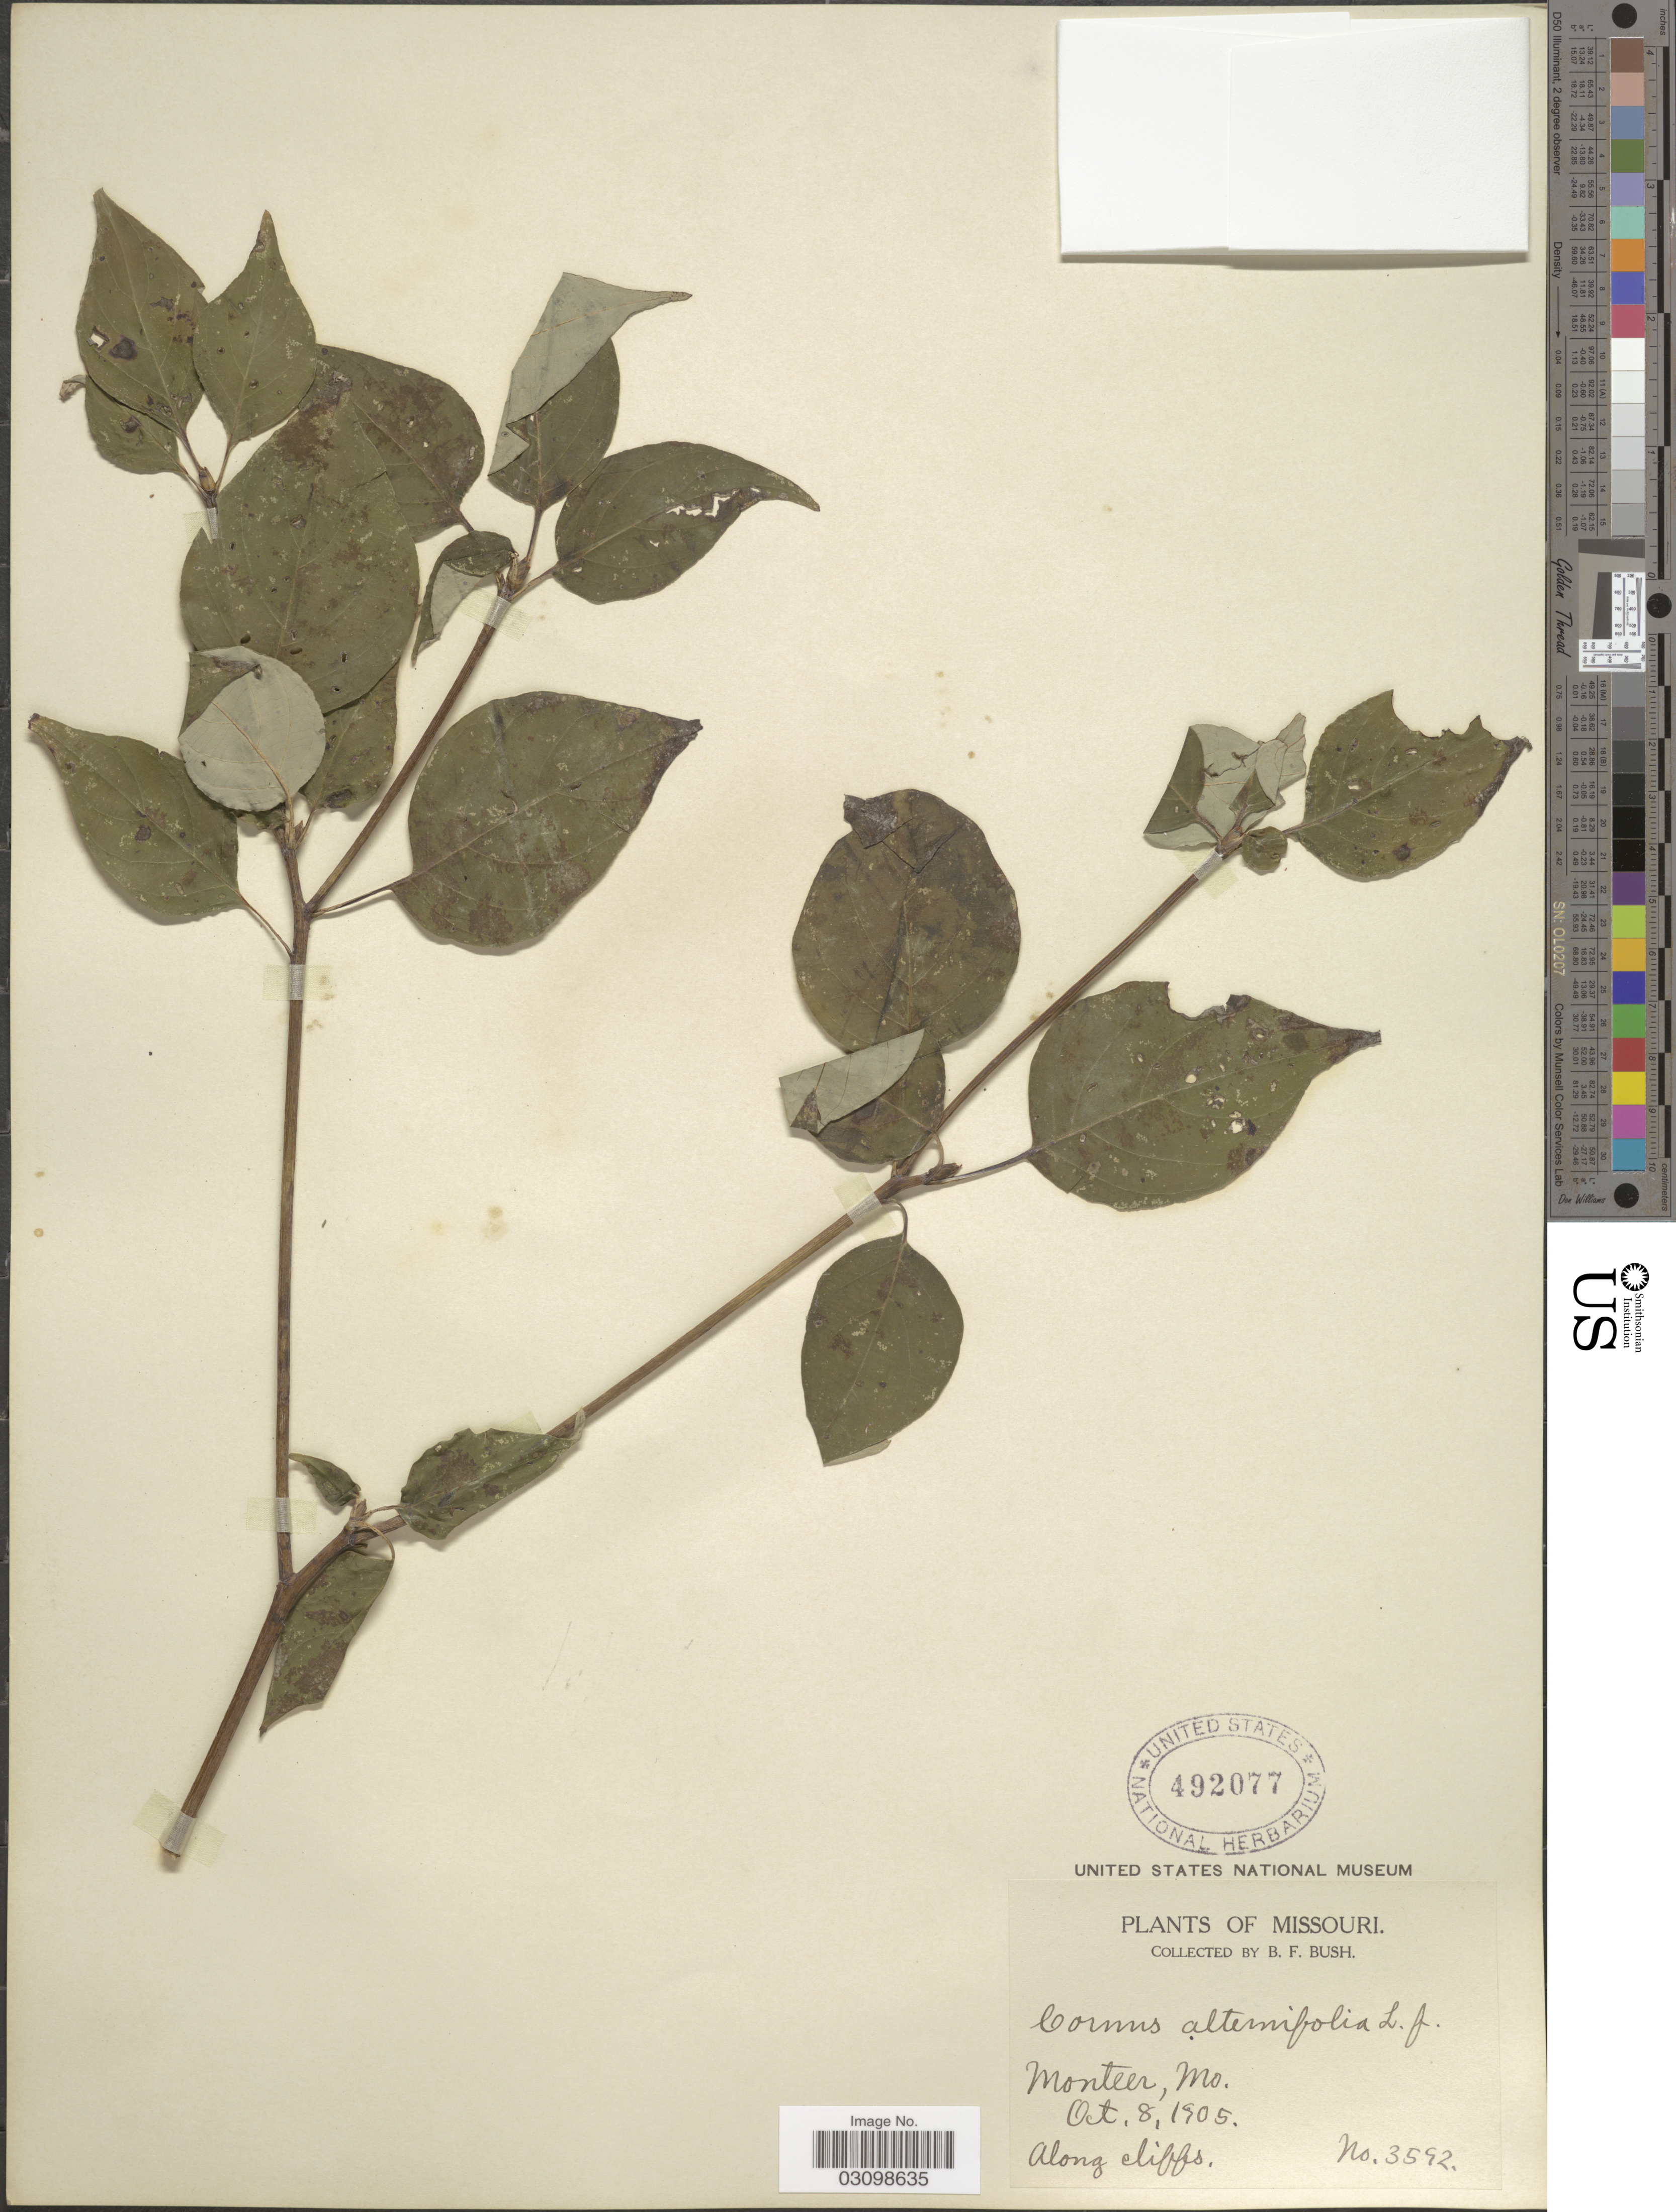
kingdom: Plantae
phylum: Tracheophyta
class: Magnoliopsida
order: Cornales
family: Cornaceae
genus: Cornus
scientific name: Cornus alternifolia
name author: L.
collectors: B. F. Bush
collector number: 3592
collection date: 1905-10-08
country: United States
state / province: Missouri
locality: Monteer, along cliffs.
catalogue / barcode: US 492077